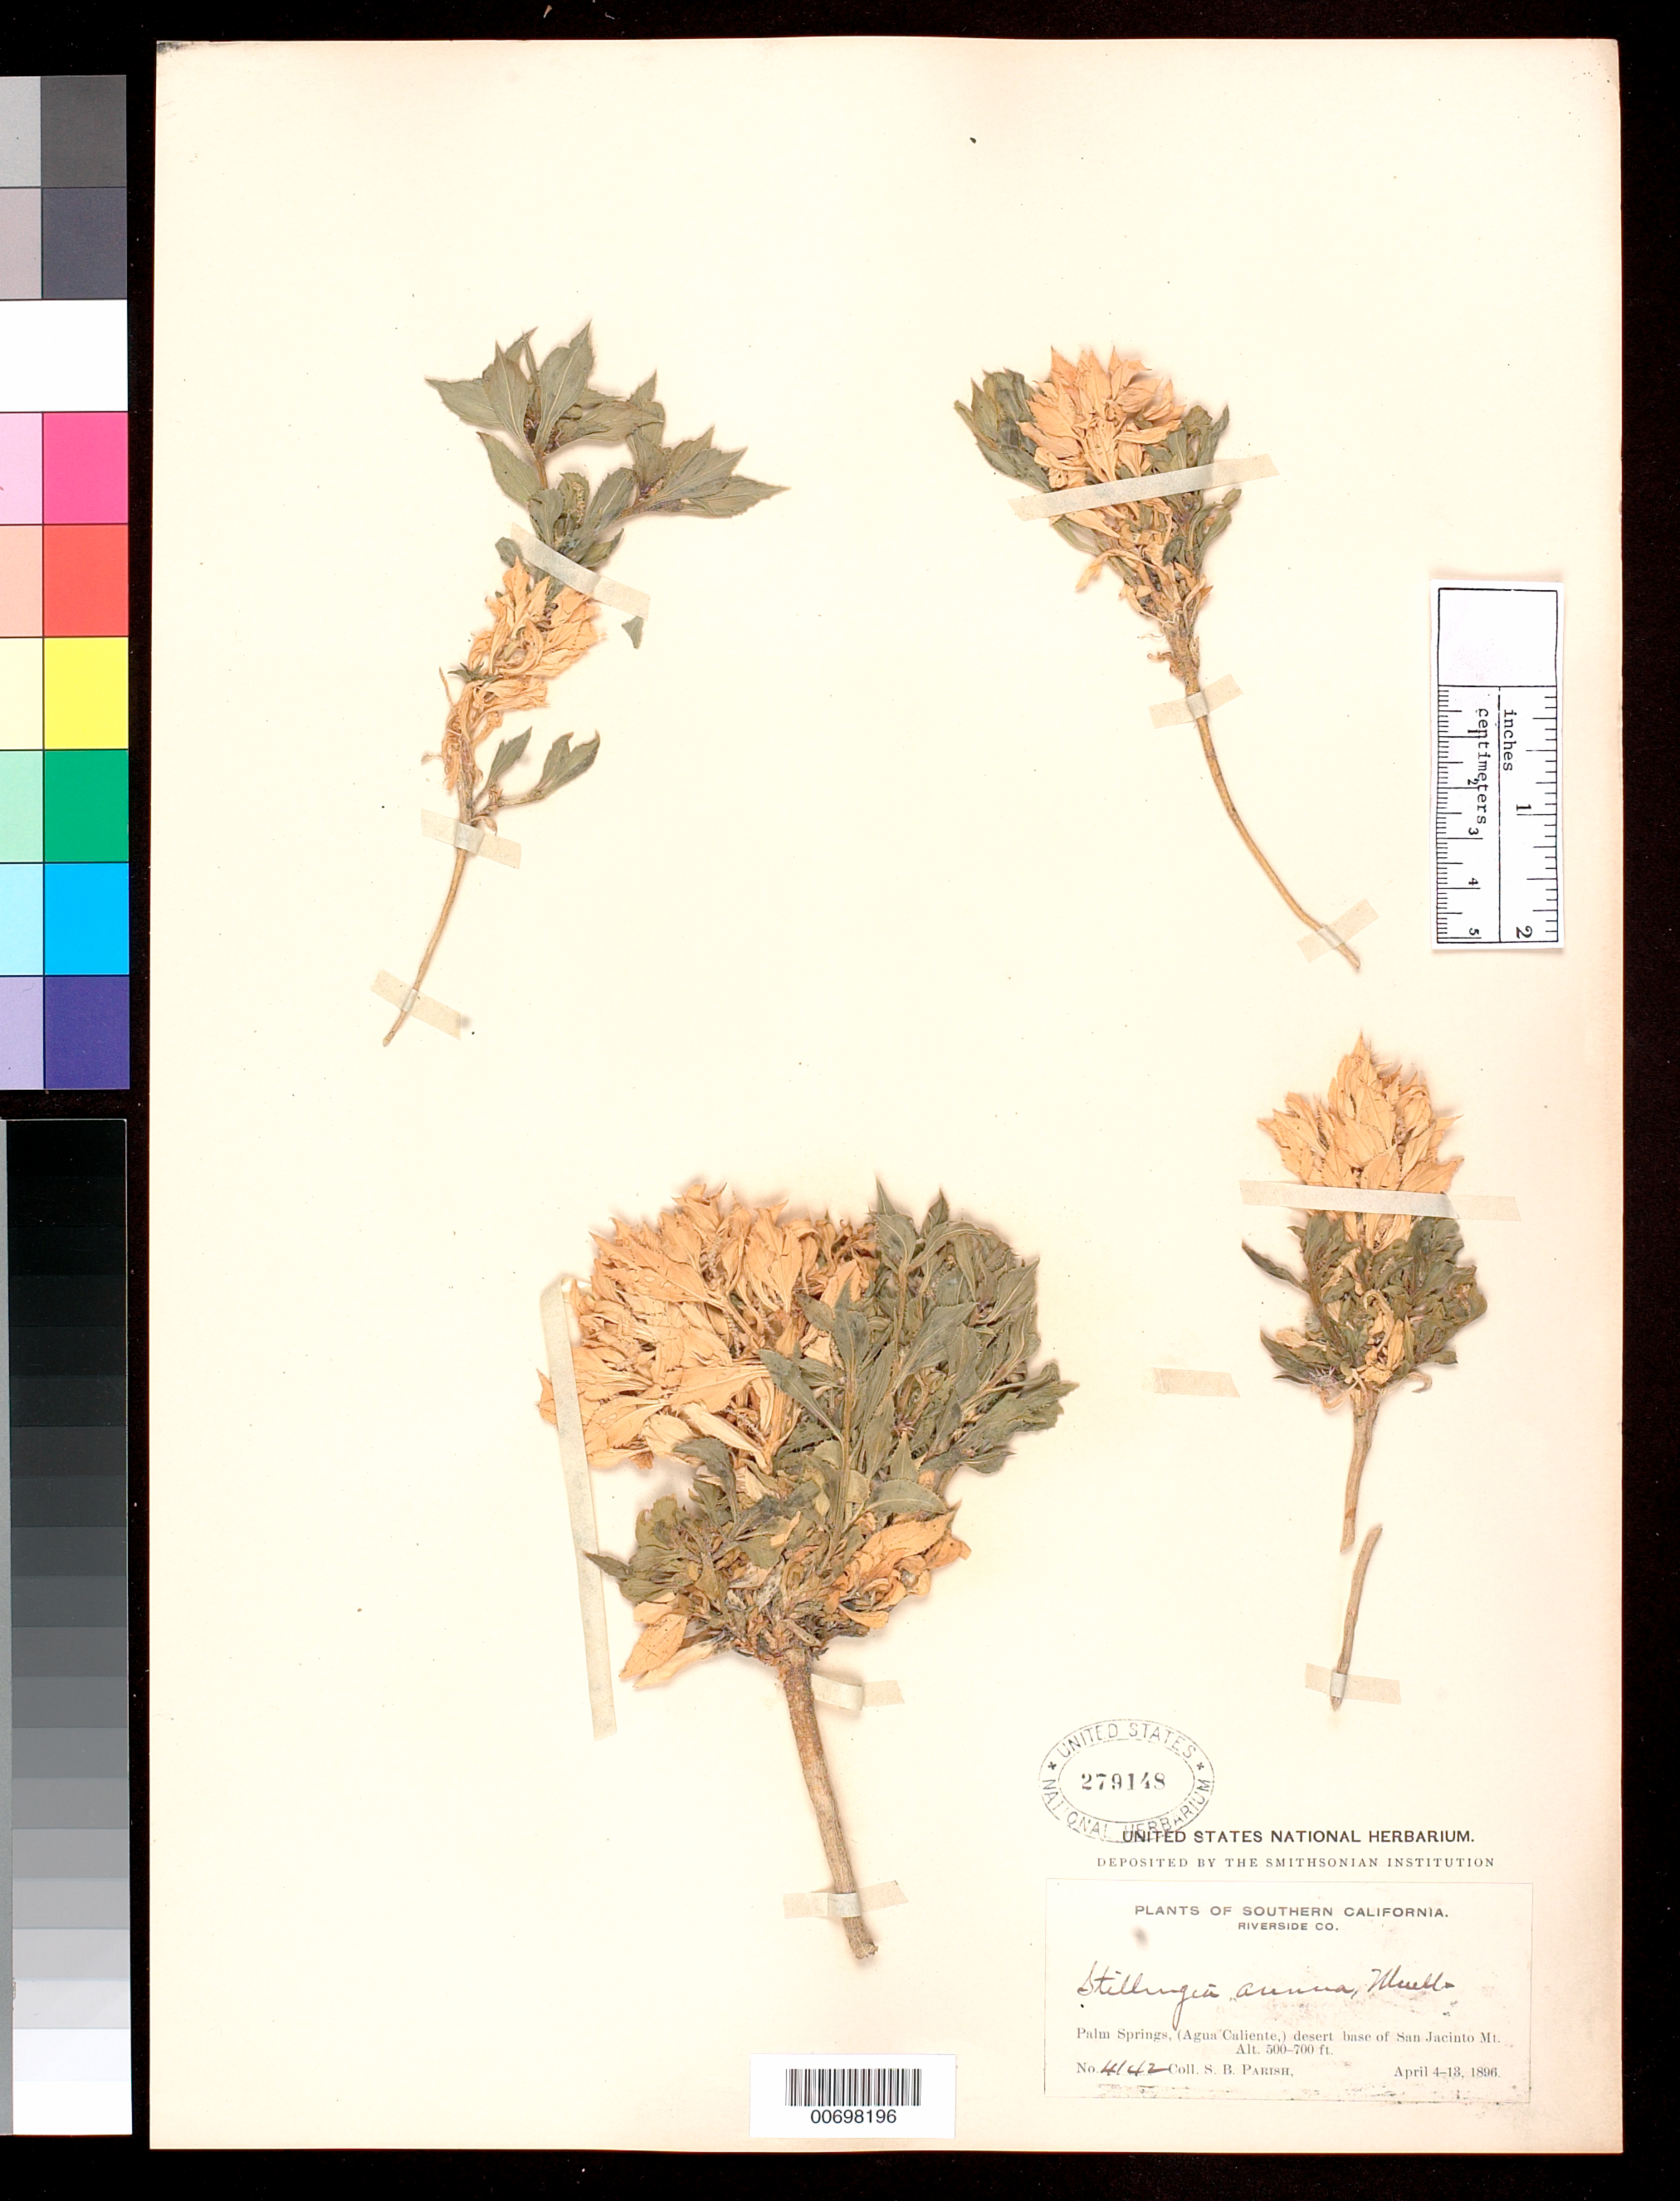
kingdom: Plantae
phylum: Tracheophyta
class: Magnoliopsida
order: Malpighiales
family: Euphorbiaceae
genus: Stillingia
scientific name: Stillingia spinulosa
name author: Torr.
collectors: M. Spencer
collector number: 4142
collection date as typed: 8 Jul 1923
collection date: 1923-07-08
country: United States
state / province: California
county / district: Riverside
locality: San Jacinto Mt.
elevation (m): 1829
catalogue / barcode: US 279148